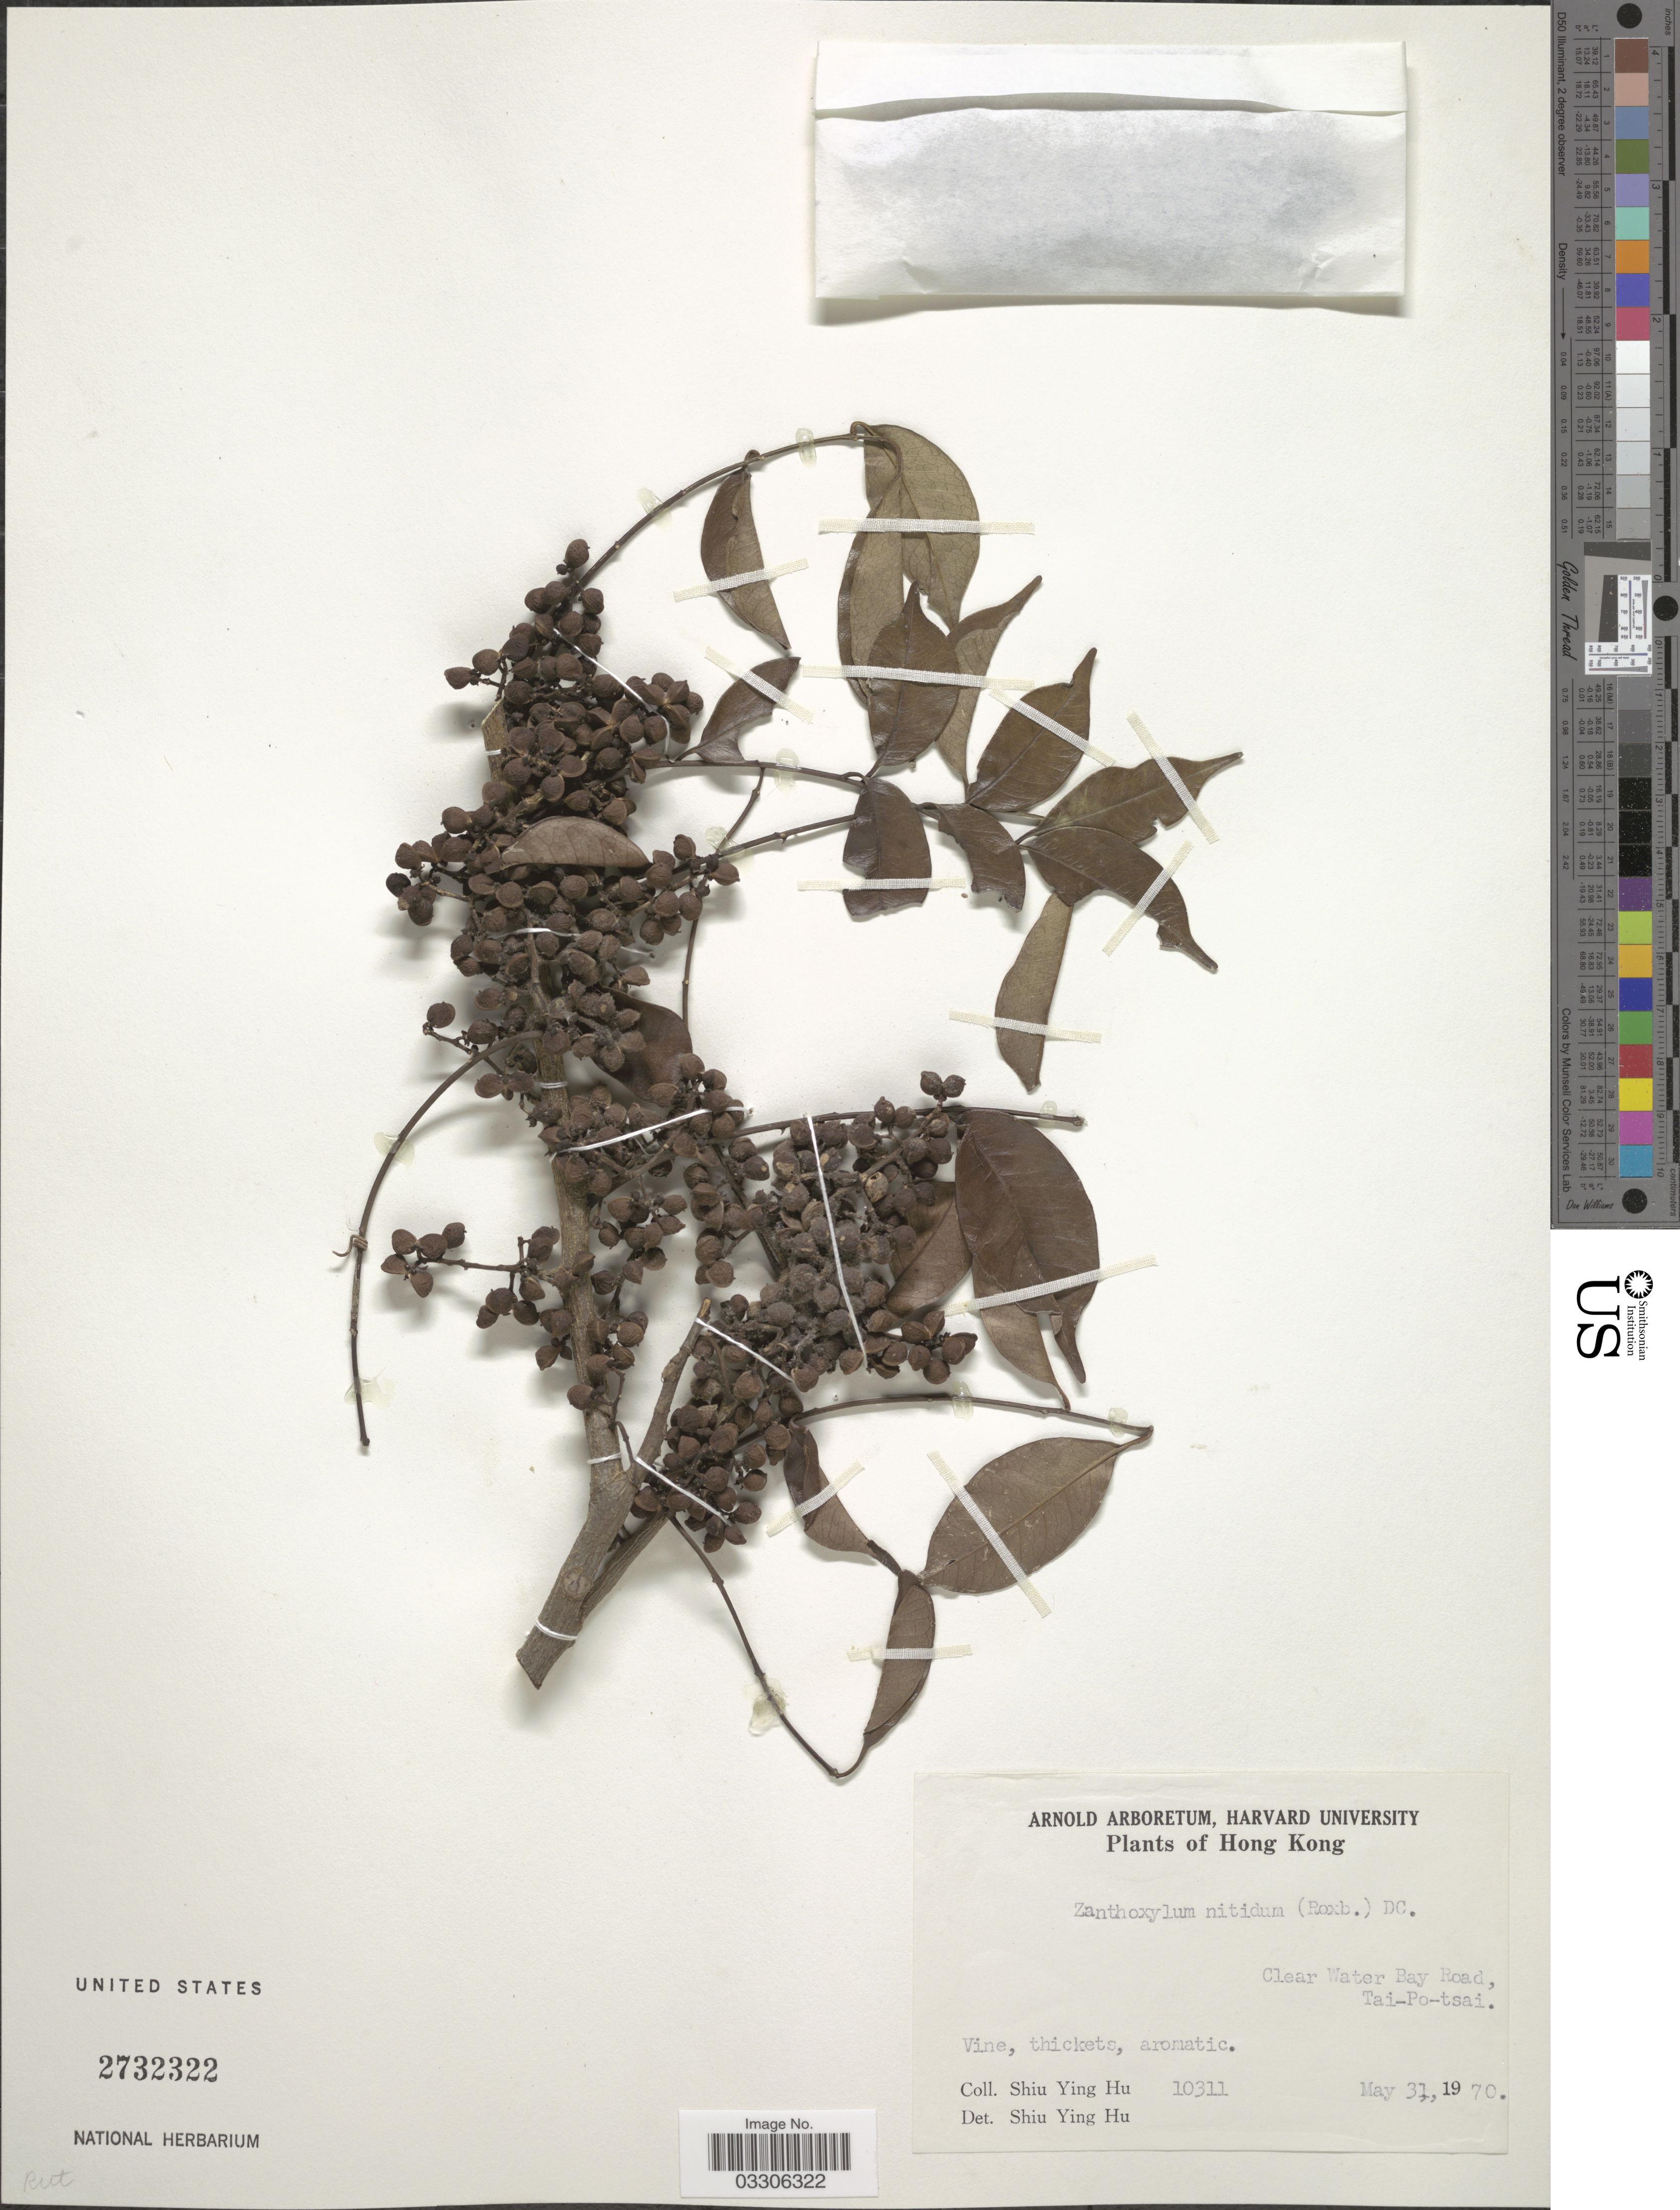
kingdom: Plantae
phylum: Tracheophyta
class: Magnoliopsida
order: Sapindales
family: Rutaceae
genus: Zanthoxylum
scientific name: Zanthoxylum nitidum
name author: Bunge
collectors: S. Y. Hu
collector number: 10311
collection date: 1970-05-31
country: China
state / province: Hong Kong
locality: Clear Water Bay Road, Tai-Po-tsai.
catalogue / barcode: US 2732322